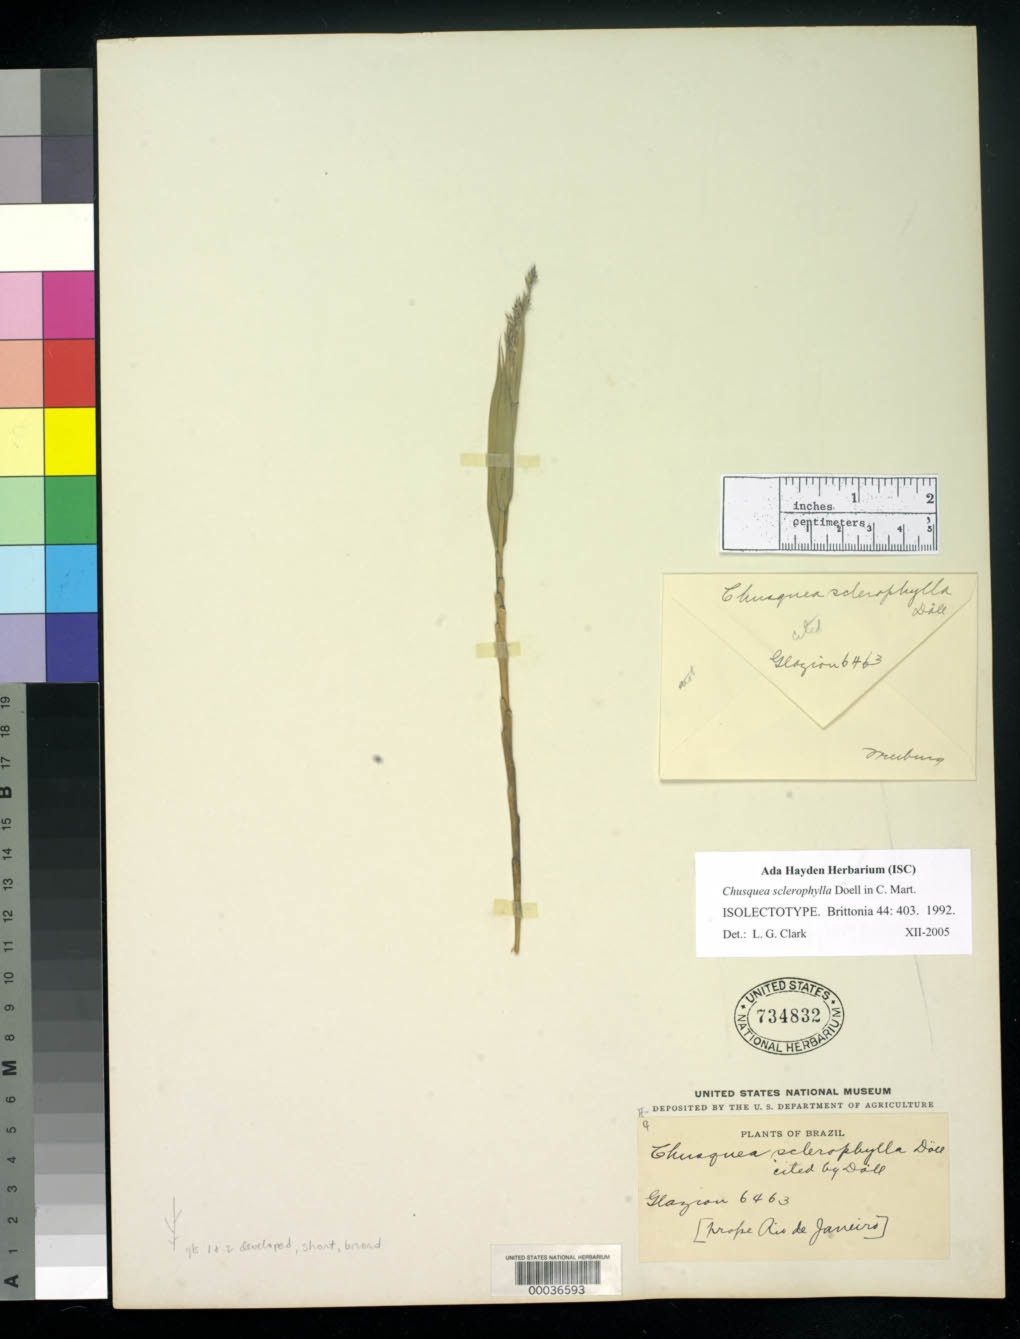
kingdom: Plantae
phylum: Tracheophyta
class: Liliopsida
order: Poales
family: Poaceae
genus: Chusquea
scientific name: Chusquea sclerophylla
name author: Döll in Mart.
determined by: Clark, Lynn G., (ISC), Iowa State University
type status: Isolectotype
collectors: A. F. M. Glaziou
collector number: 6463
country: Brazil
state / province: Rio de Janeiro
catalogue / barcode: US 734832